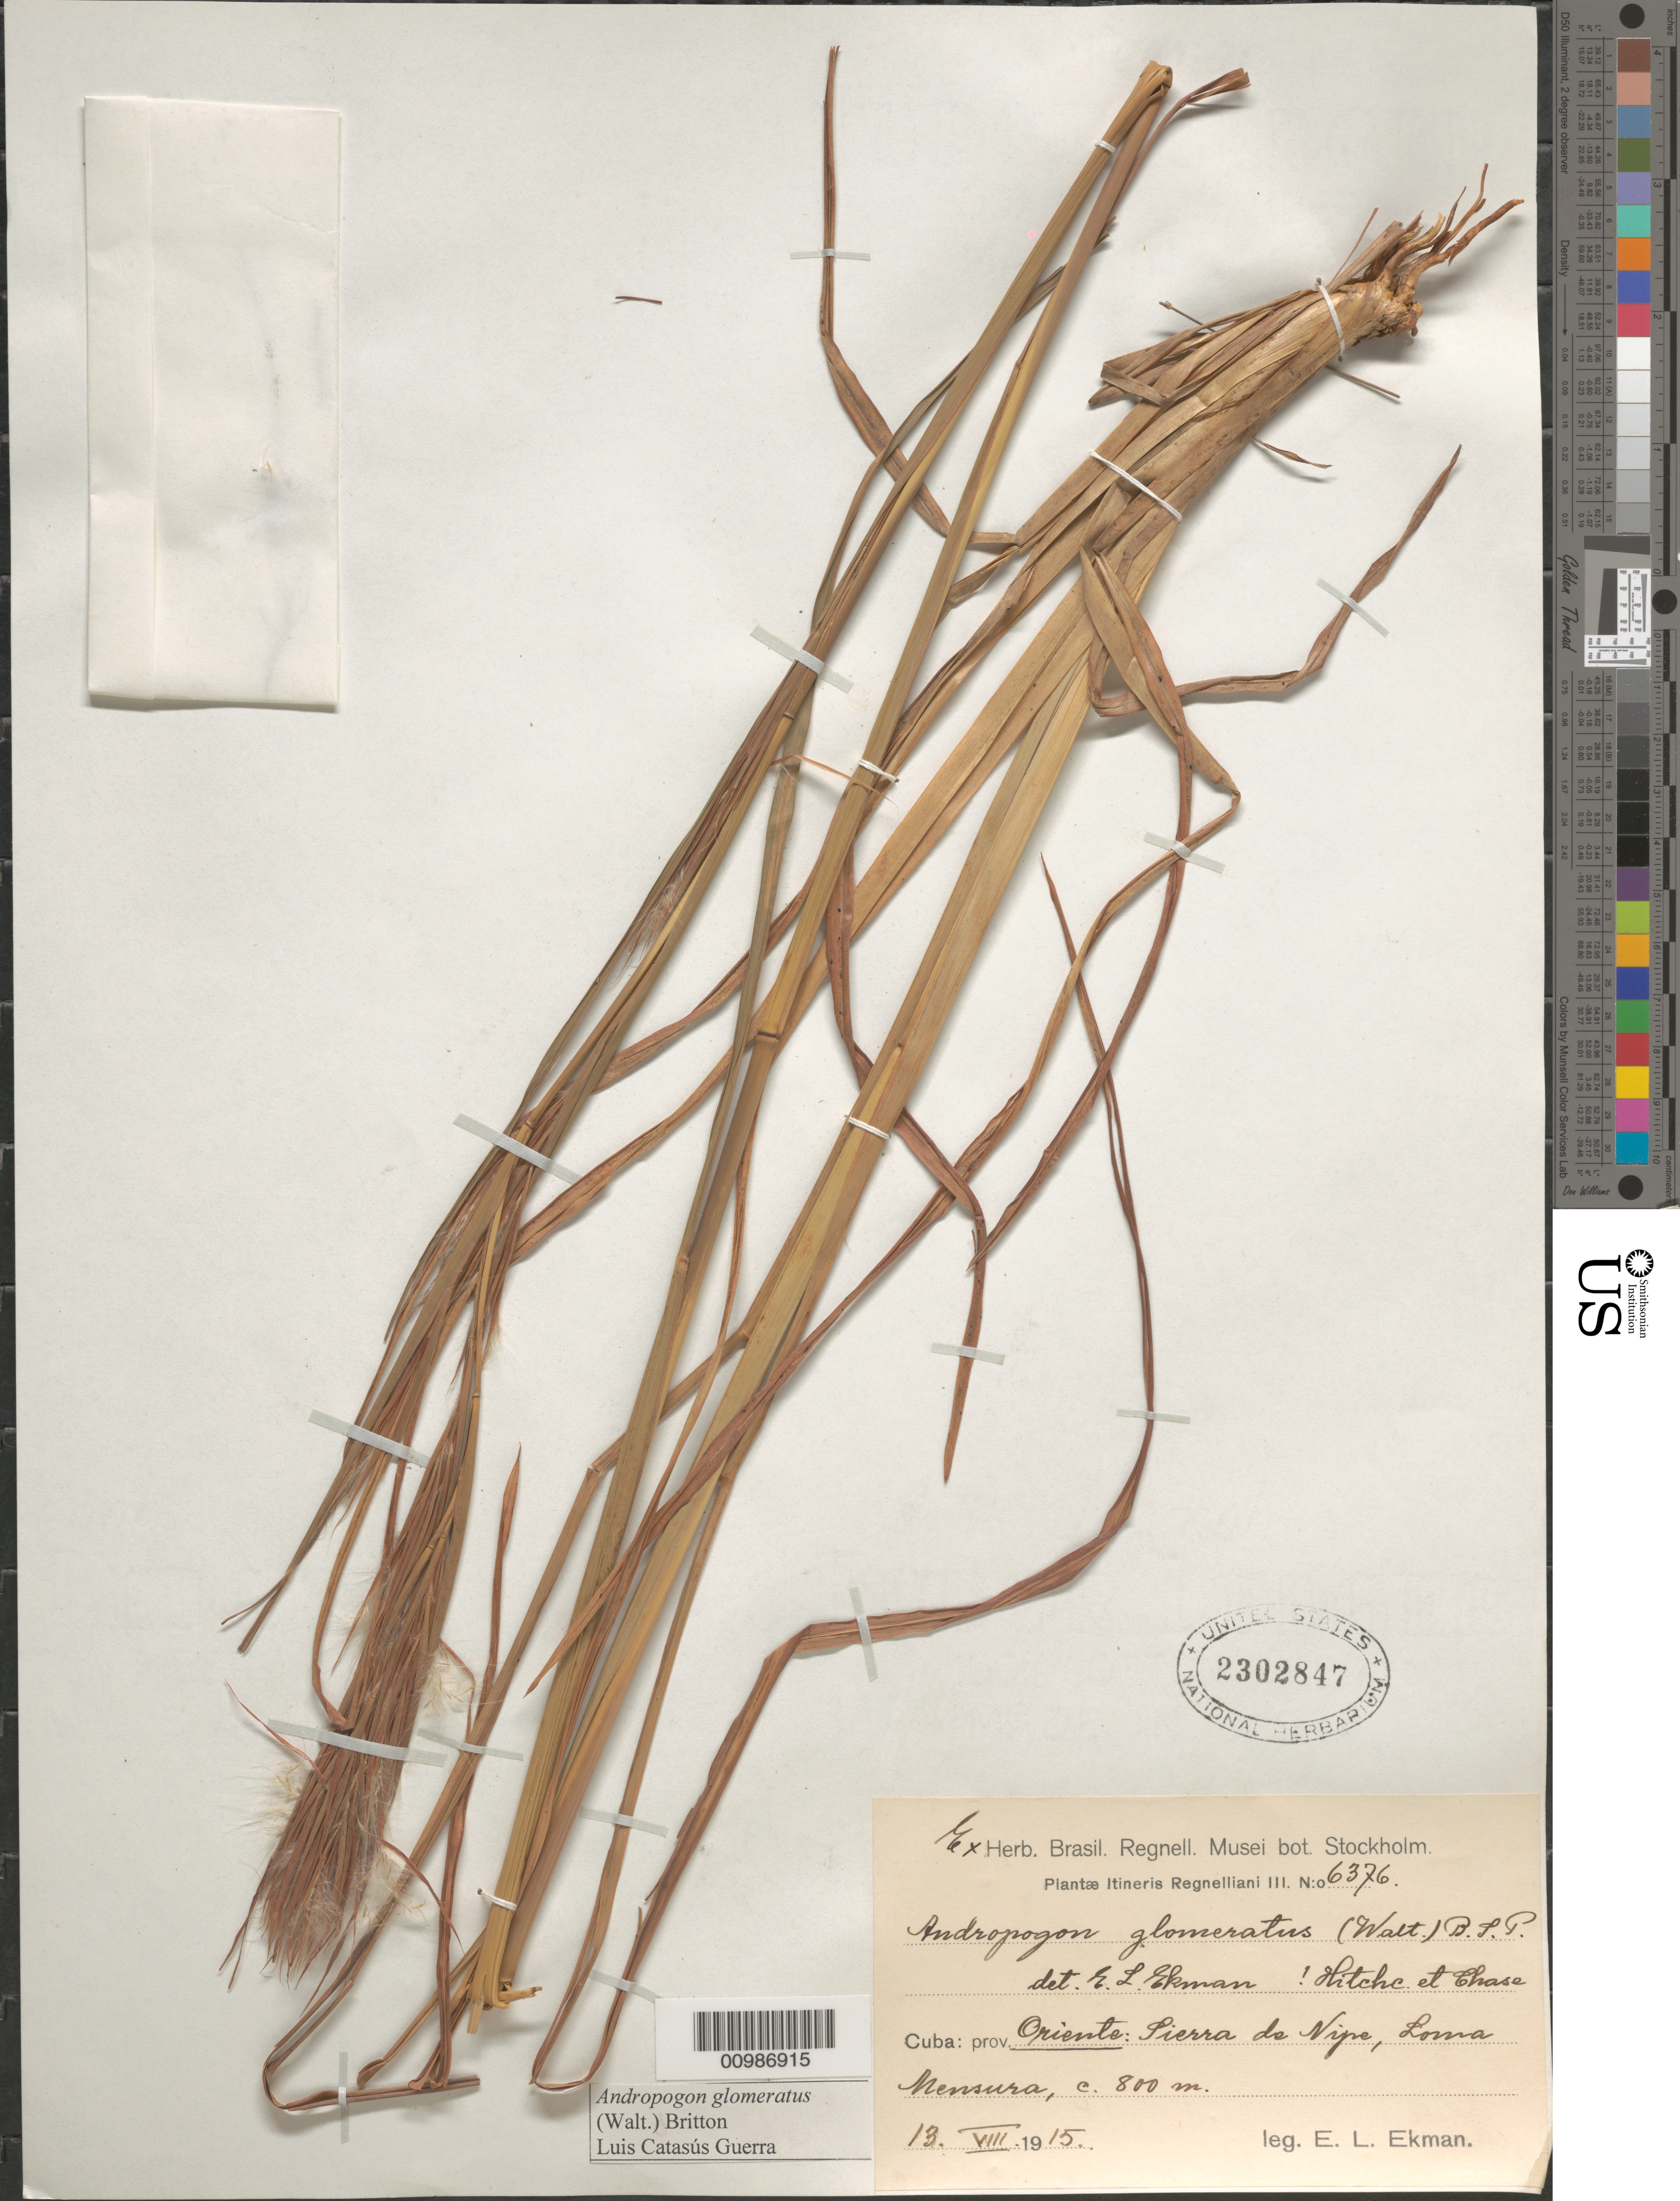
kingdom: Plantae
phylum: Tracheophyta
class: Liliopsida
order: Poales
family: Poaceae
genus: Andropogon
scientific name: Andropogon glomeratus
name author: (Walter) Britton, Stearns & Poggenb.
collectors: E. L. Ekman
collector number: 6376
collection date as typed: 13 Aug 1915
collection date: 1915-08-13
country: Cuba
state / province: Holguín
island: Cuba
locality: Sierra de Nipe, Loma Mensura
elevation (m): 800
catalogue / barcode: US 2302847